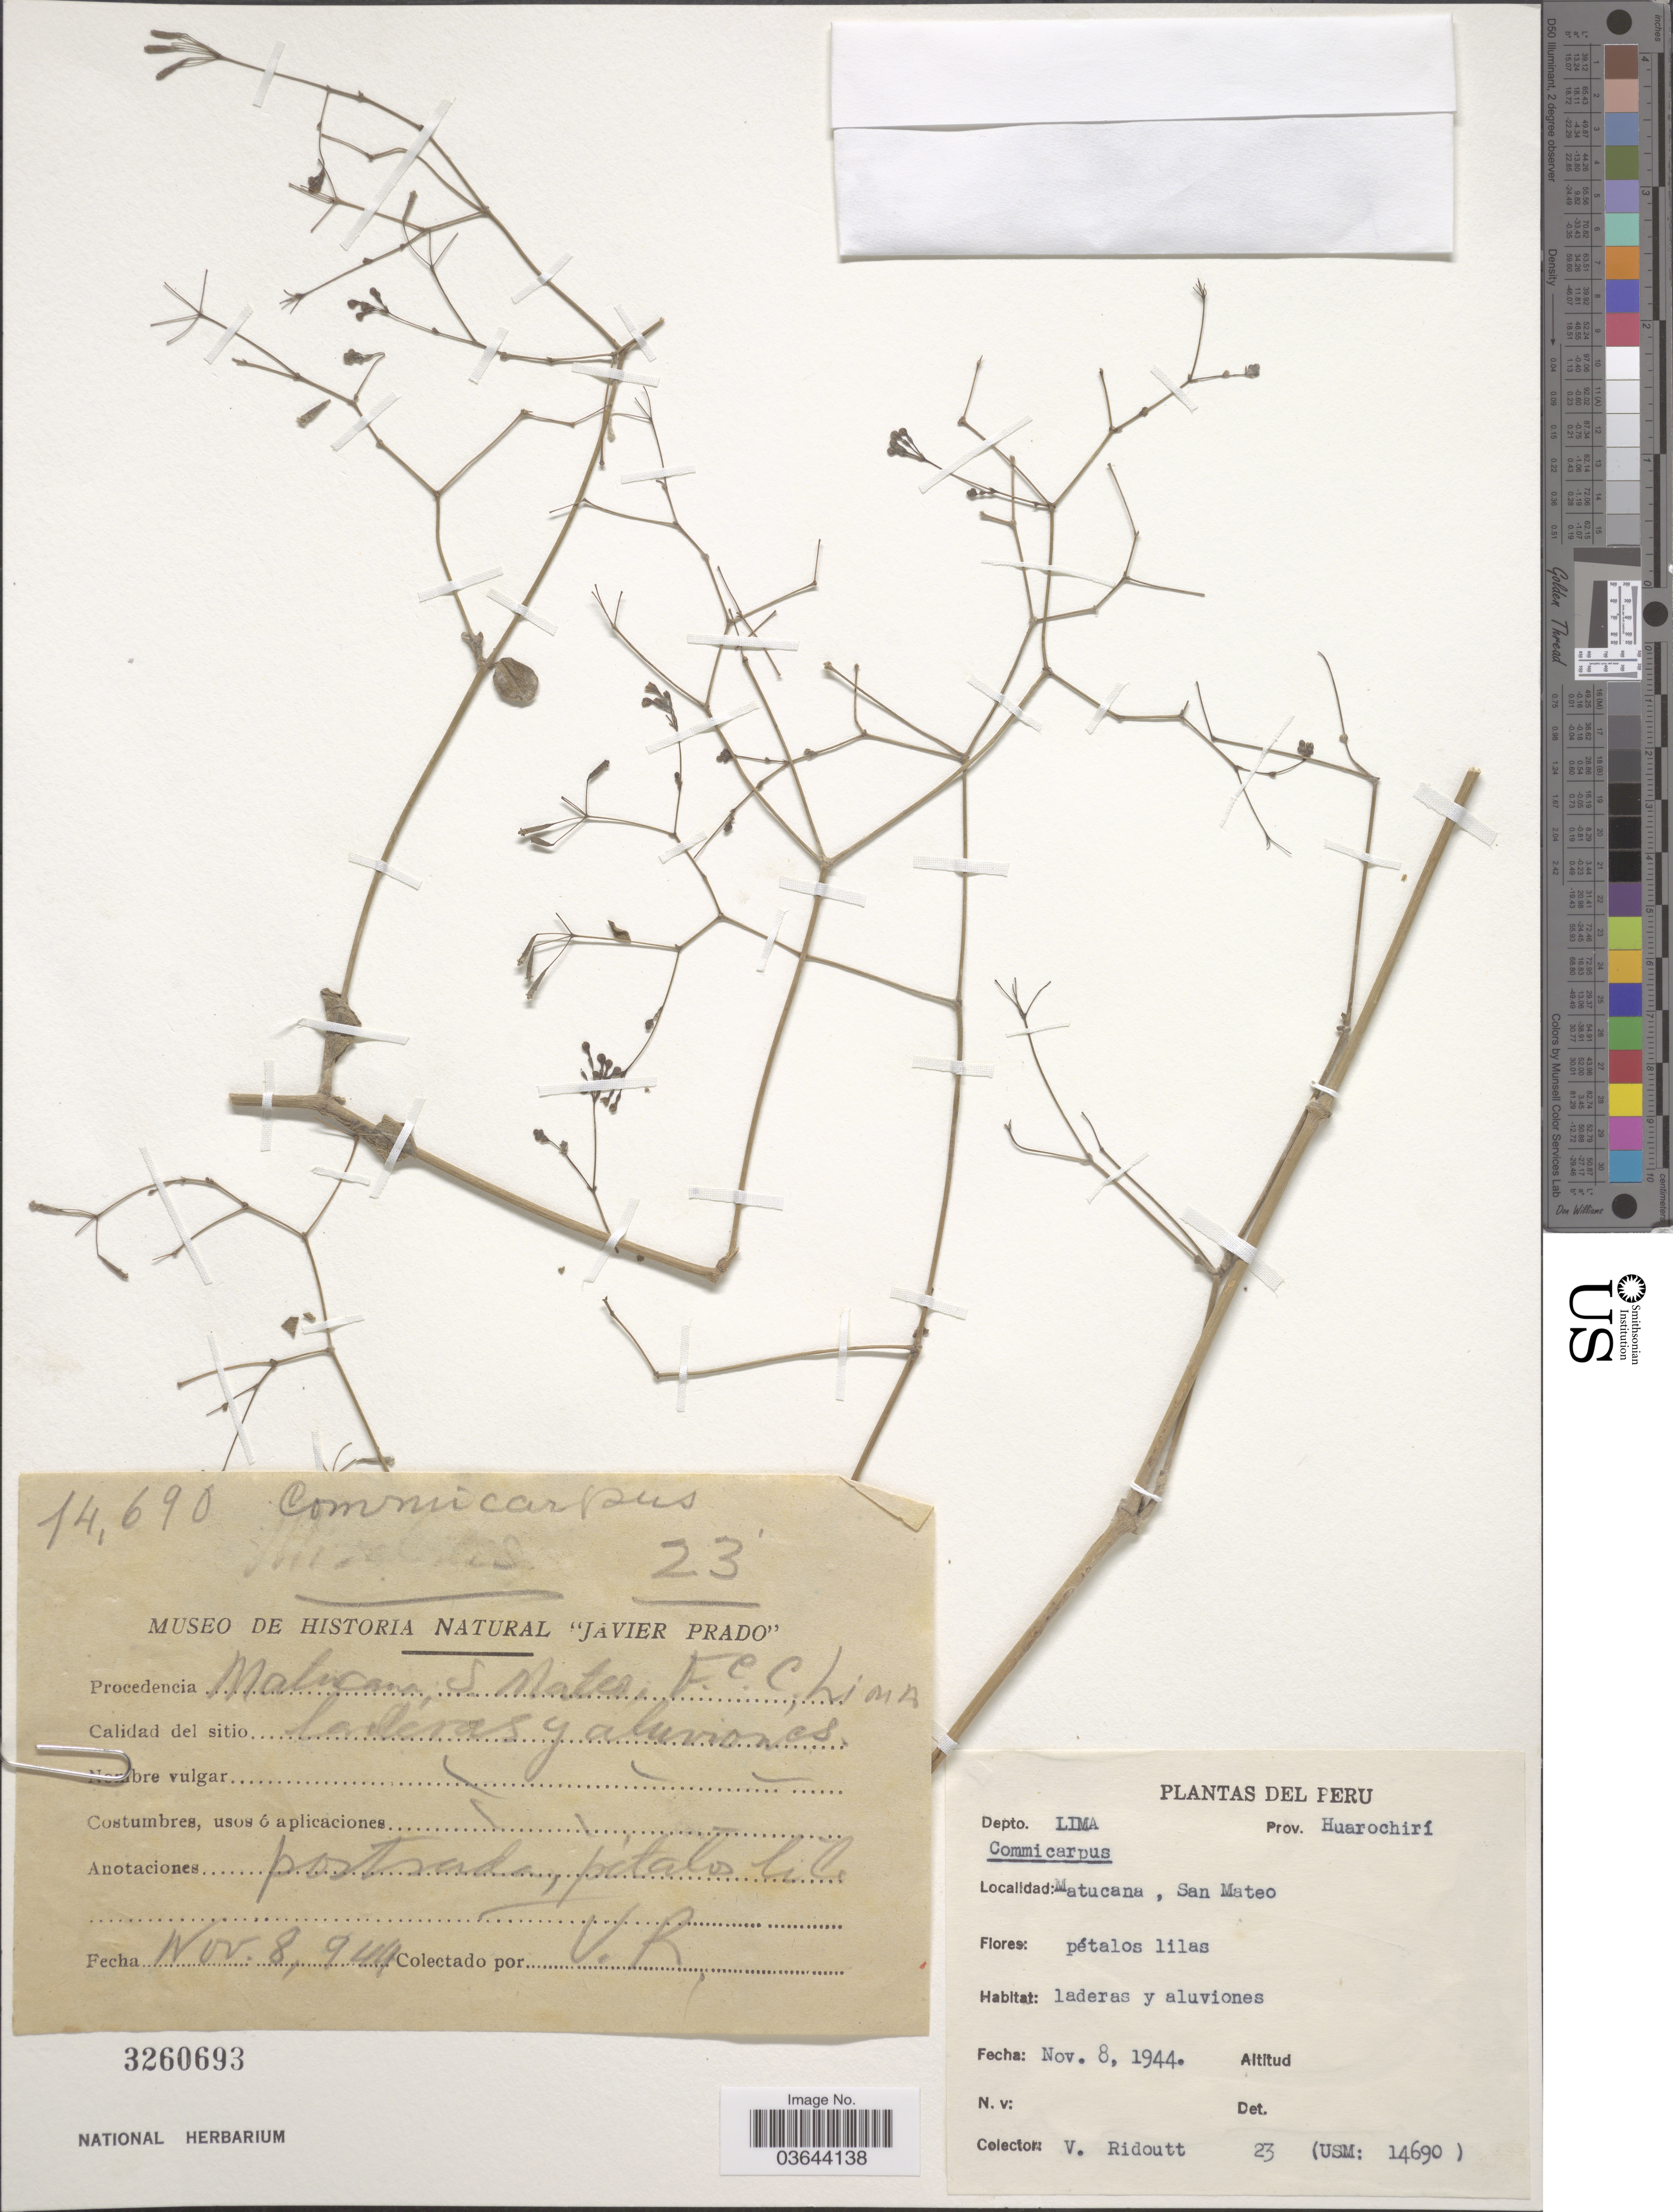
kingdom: Plantae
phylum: Tracheophyta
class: Magnoliopsida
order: Caryophyllales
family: Nyctaginaceae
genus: Commicarpus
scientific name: Commicarpus sp.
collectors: V. Ridoutt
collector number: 23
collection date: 1944-11-08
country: Peru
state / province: Lima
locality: Matucana, San Mateo, F.C.C., Prov. Huarochirí, Depto. Lima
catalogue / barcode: US 3260693